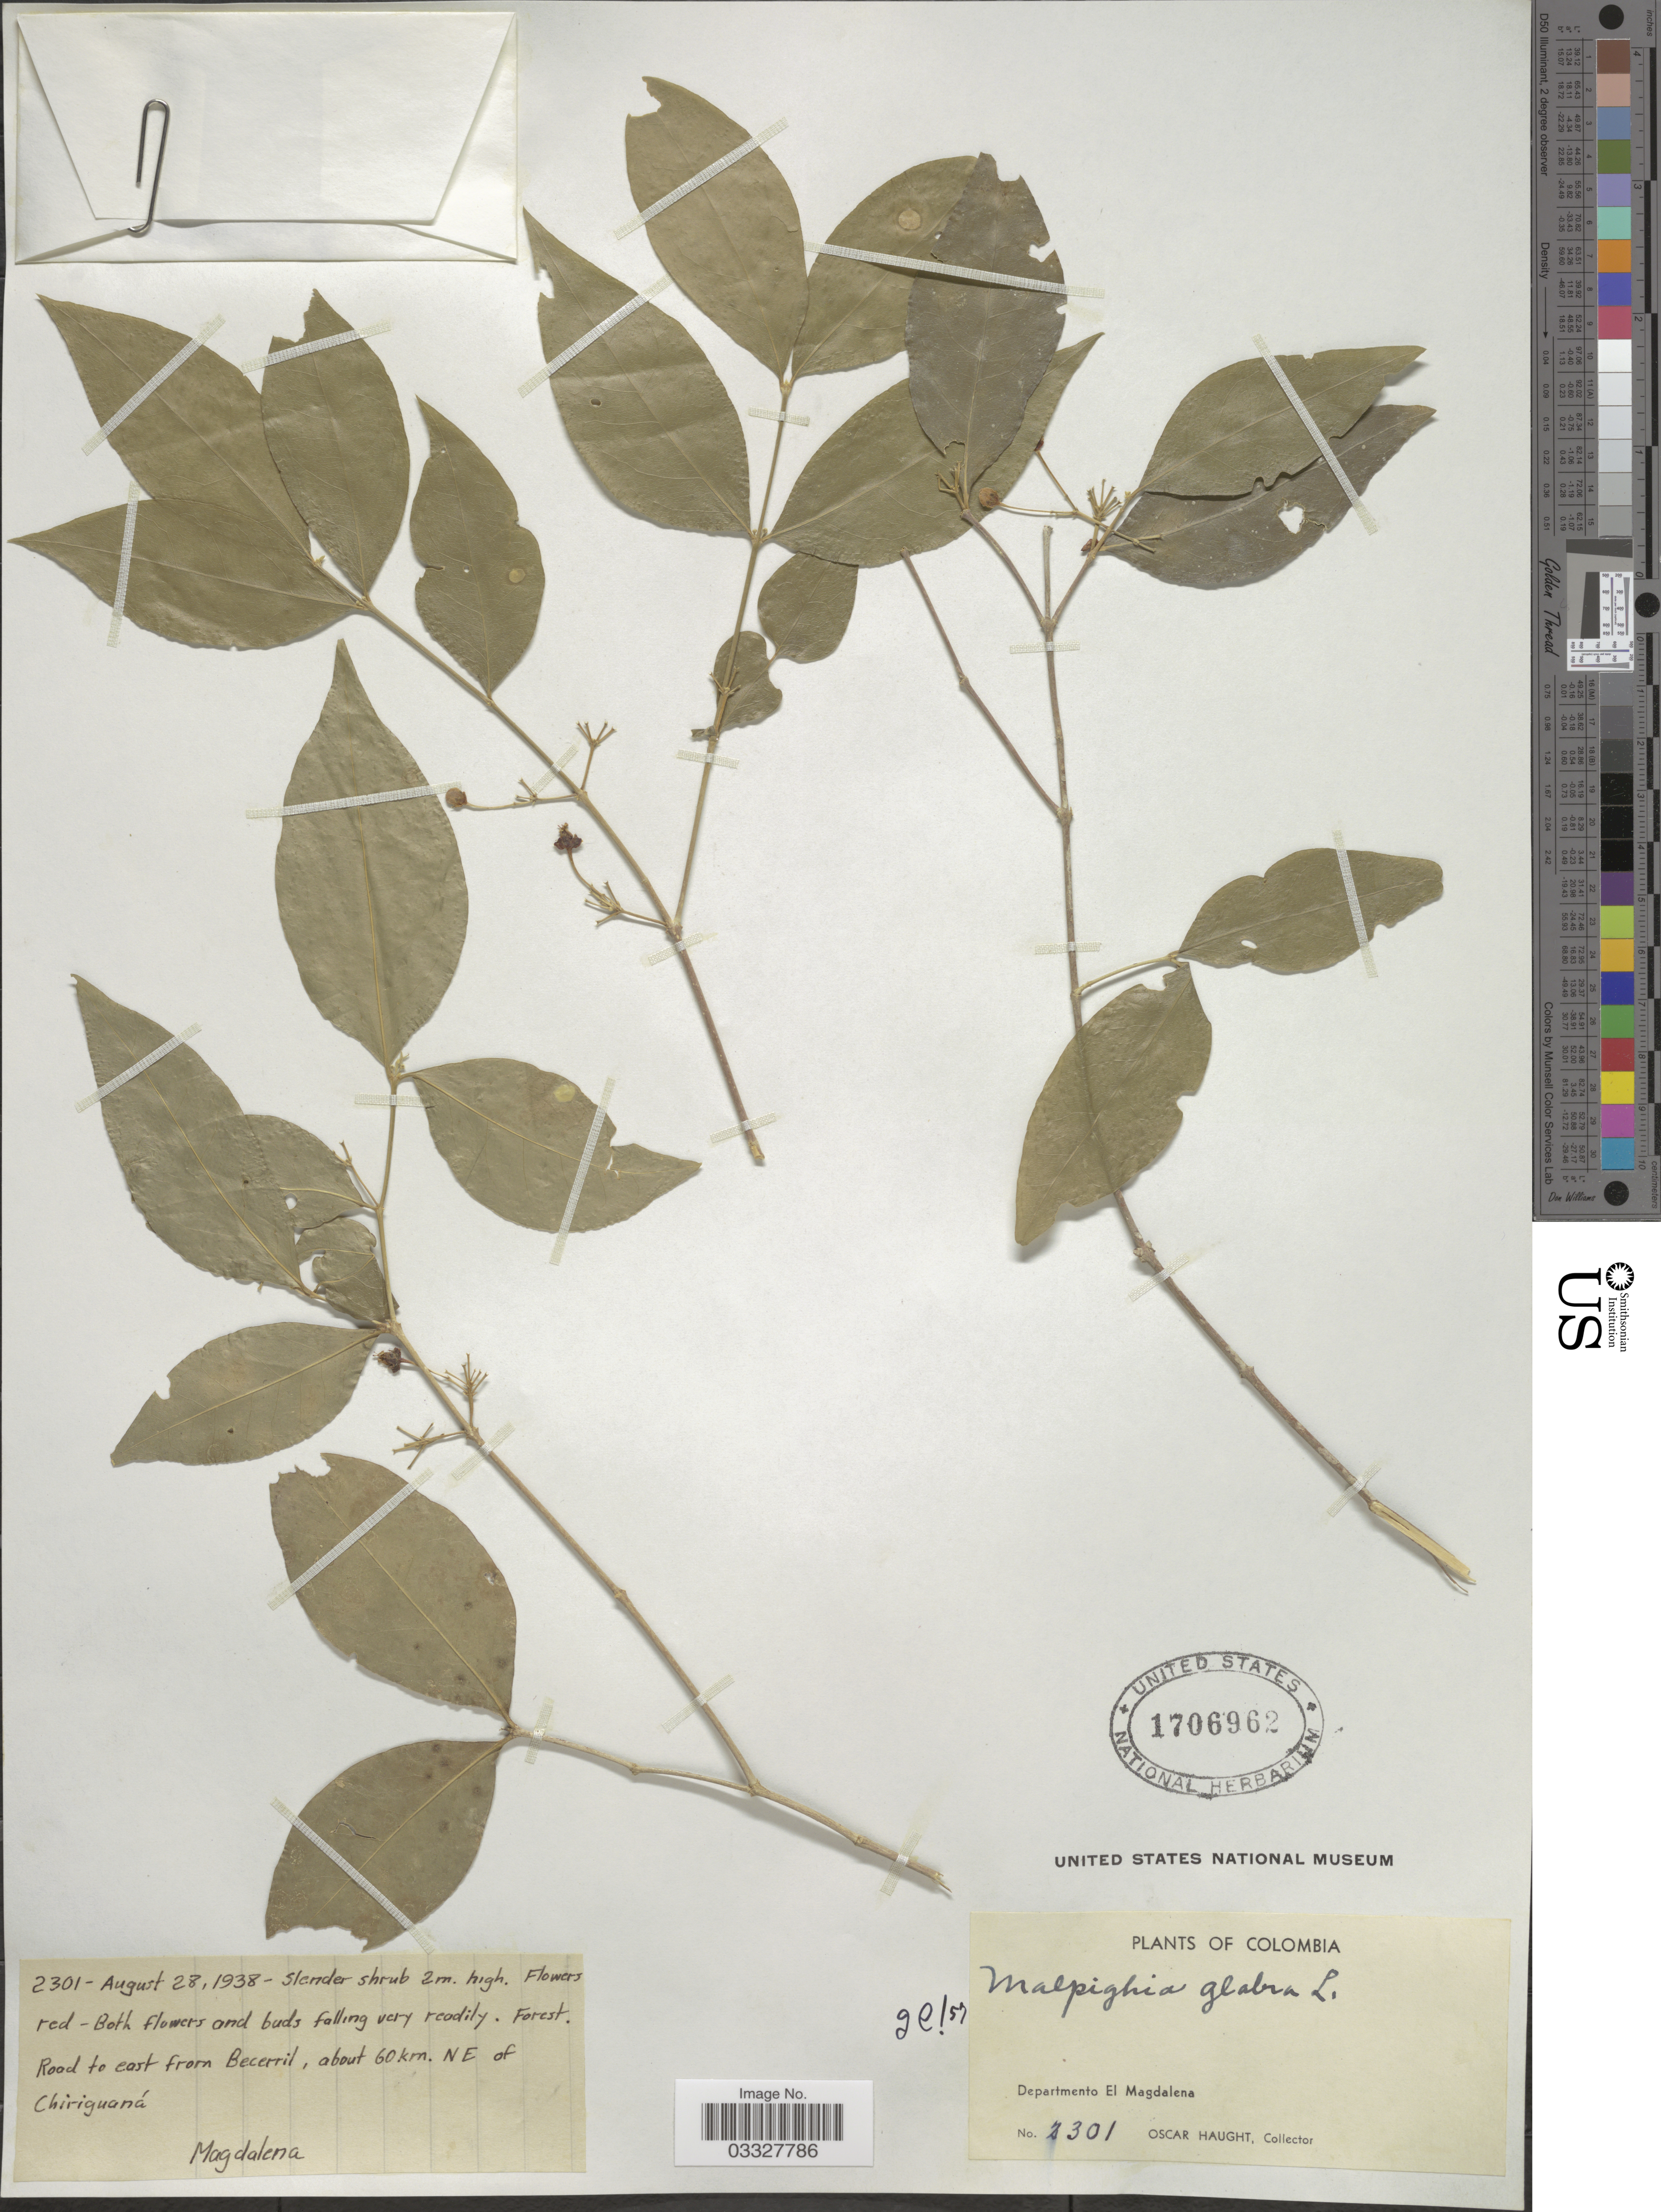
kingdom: Plantae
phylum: Tracheophyta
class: Magnoliopsida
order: Malpighiales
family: Malpighiaceae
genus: Malpighia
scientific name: Malpighia glabra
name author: L.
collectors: O. L. Haught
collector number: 2301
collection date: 1938-08-28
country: Colombia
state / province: Magdalena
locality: Departamento El Magdalena. Road to east from Becerril, about 60 km. NE of Chiriguaná.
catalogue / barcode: US 1706962